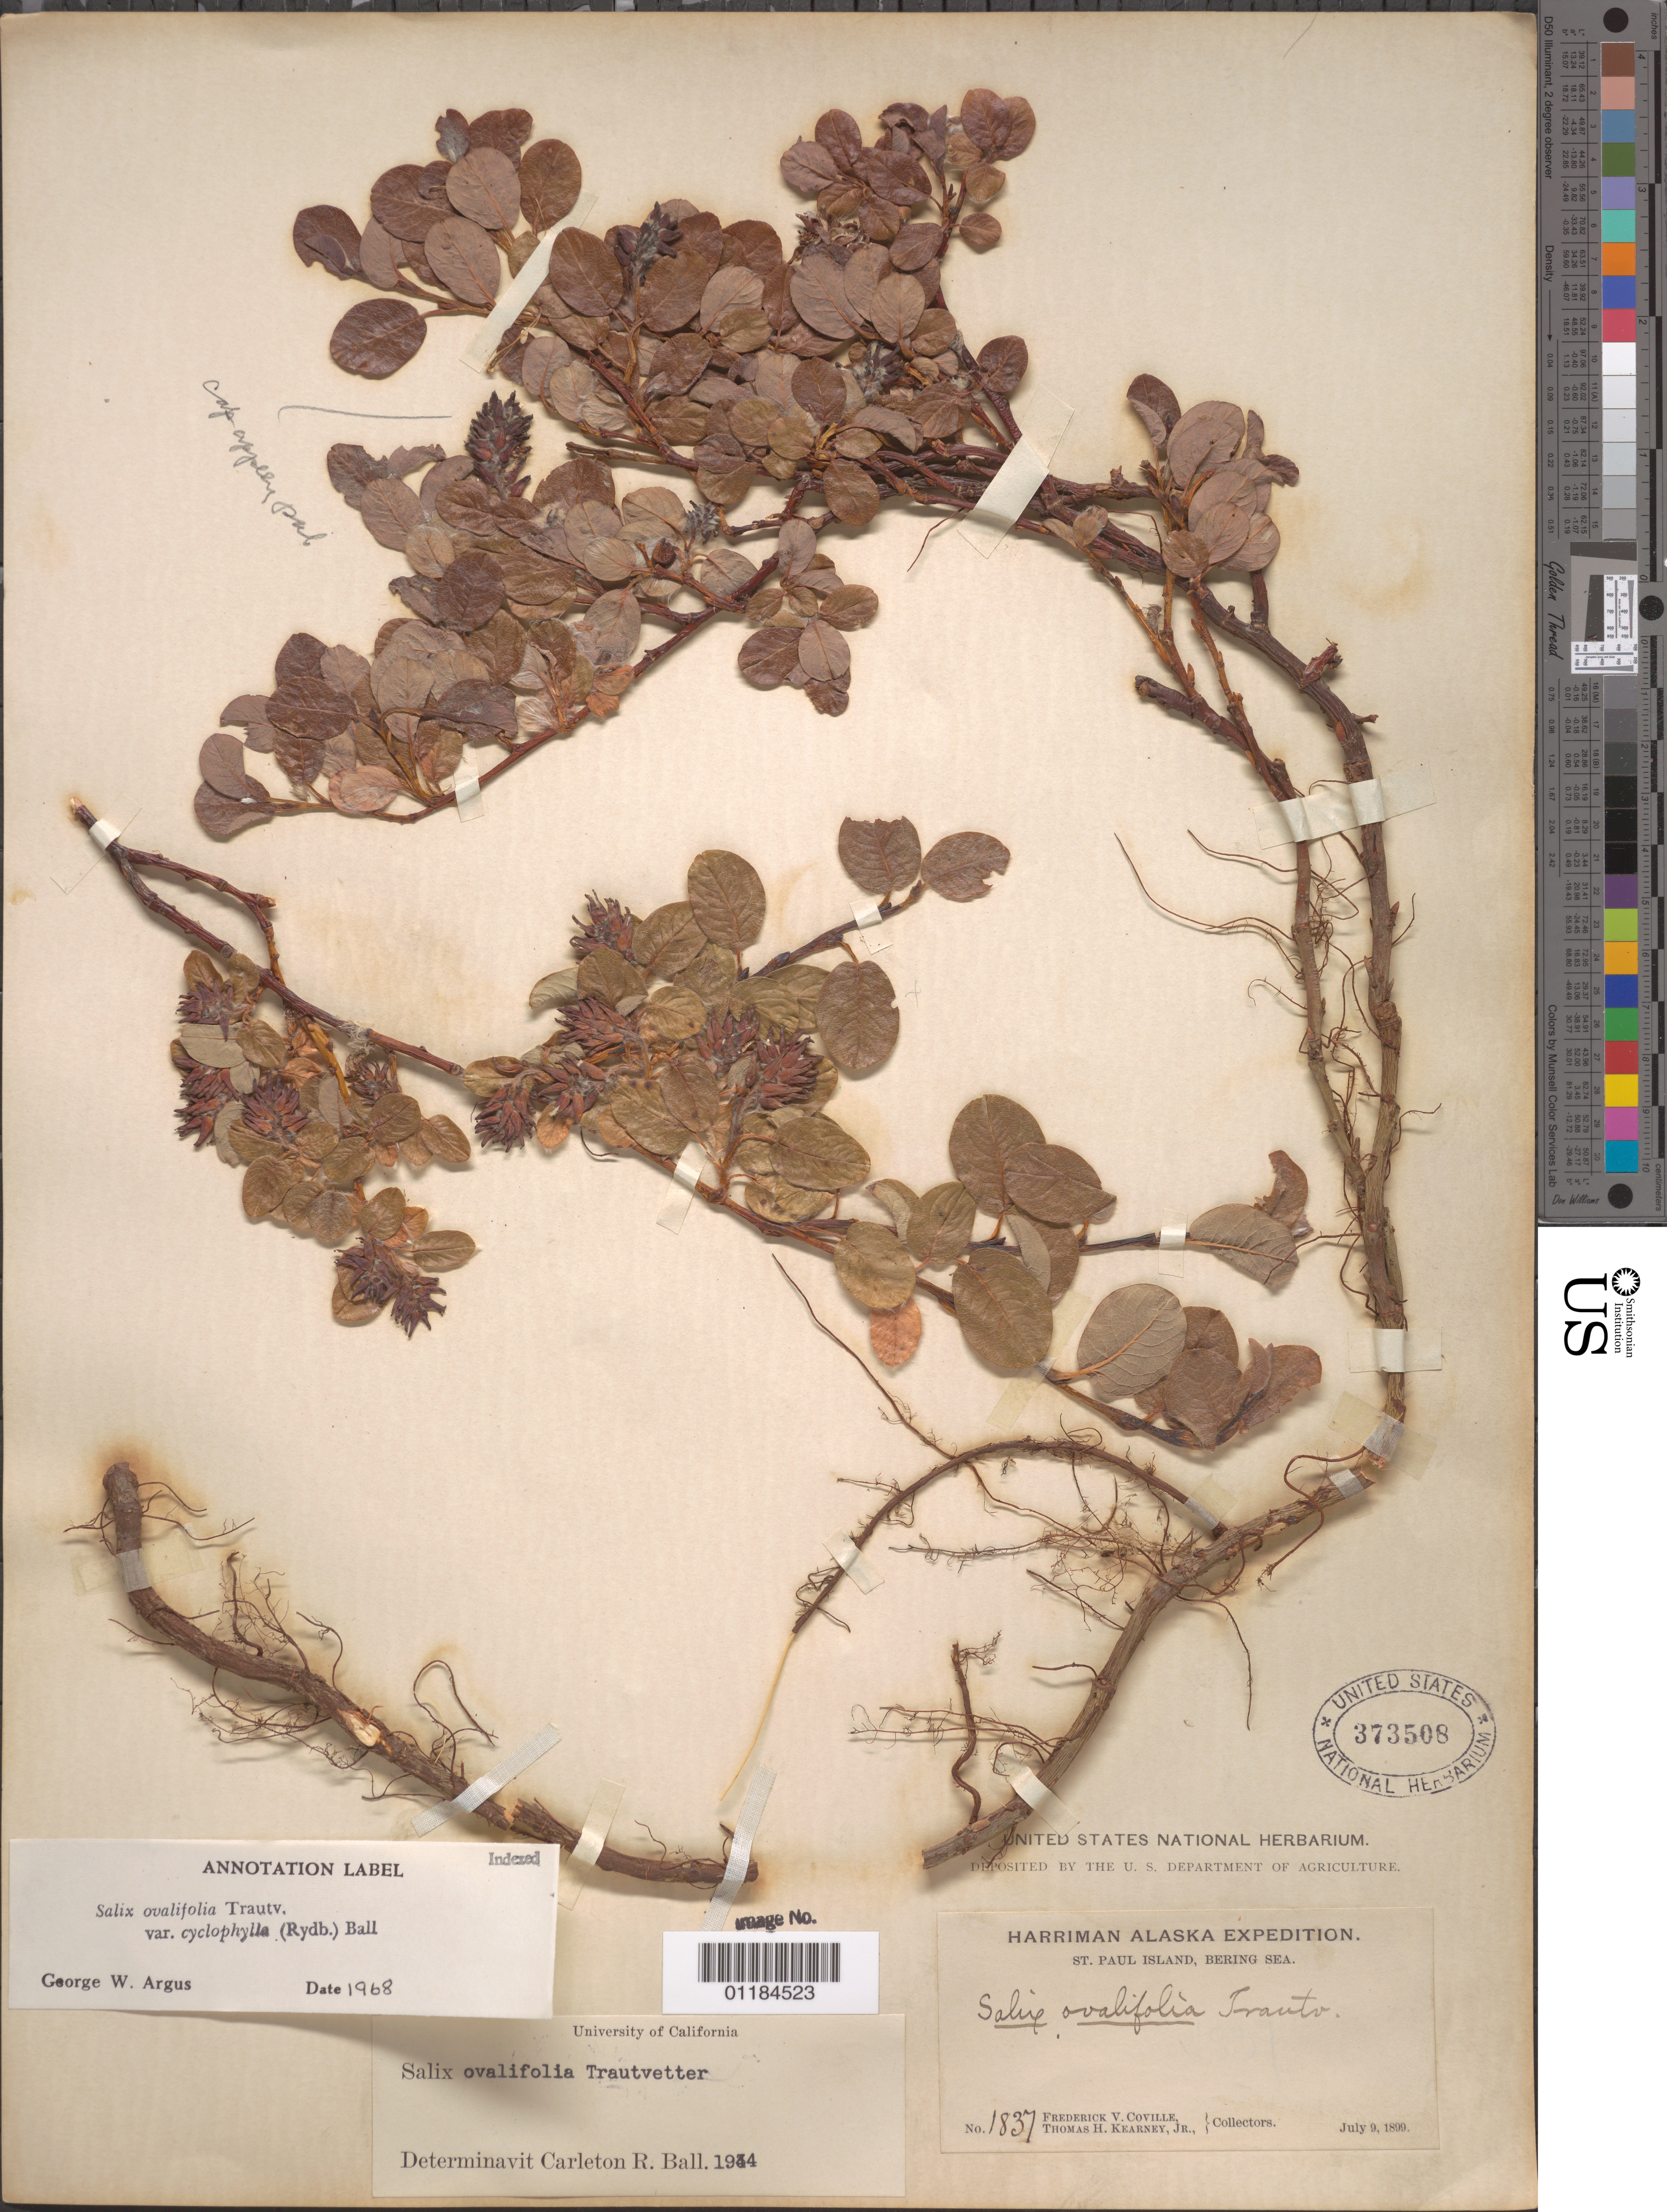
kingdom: Plantae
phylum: Tracheophyta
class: Magnoliopsida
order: Malpighiales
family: Salicaceae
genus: Salix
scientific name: Salix ovalifolia var. cyclophylla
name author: (Rydb.) C.R. Ball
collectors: F. V. Coville & T. H. Kearney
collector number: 1837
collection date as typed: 9 Jul 1899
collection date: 1899-07-09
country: United States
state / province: Alaska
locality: St. Paul Island, Bering Sea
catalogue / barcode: US 373508